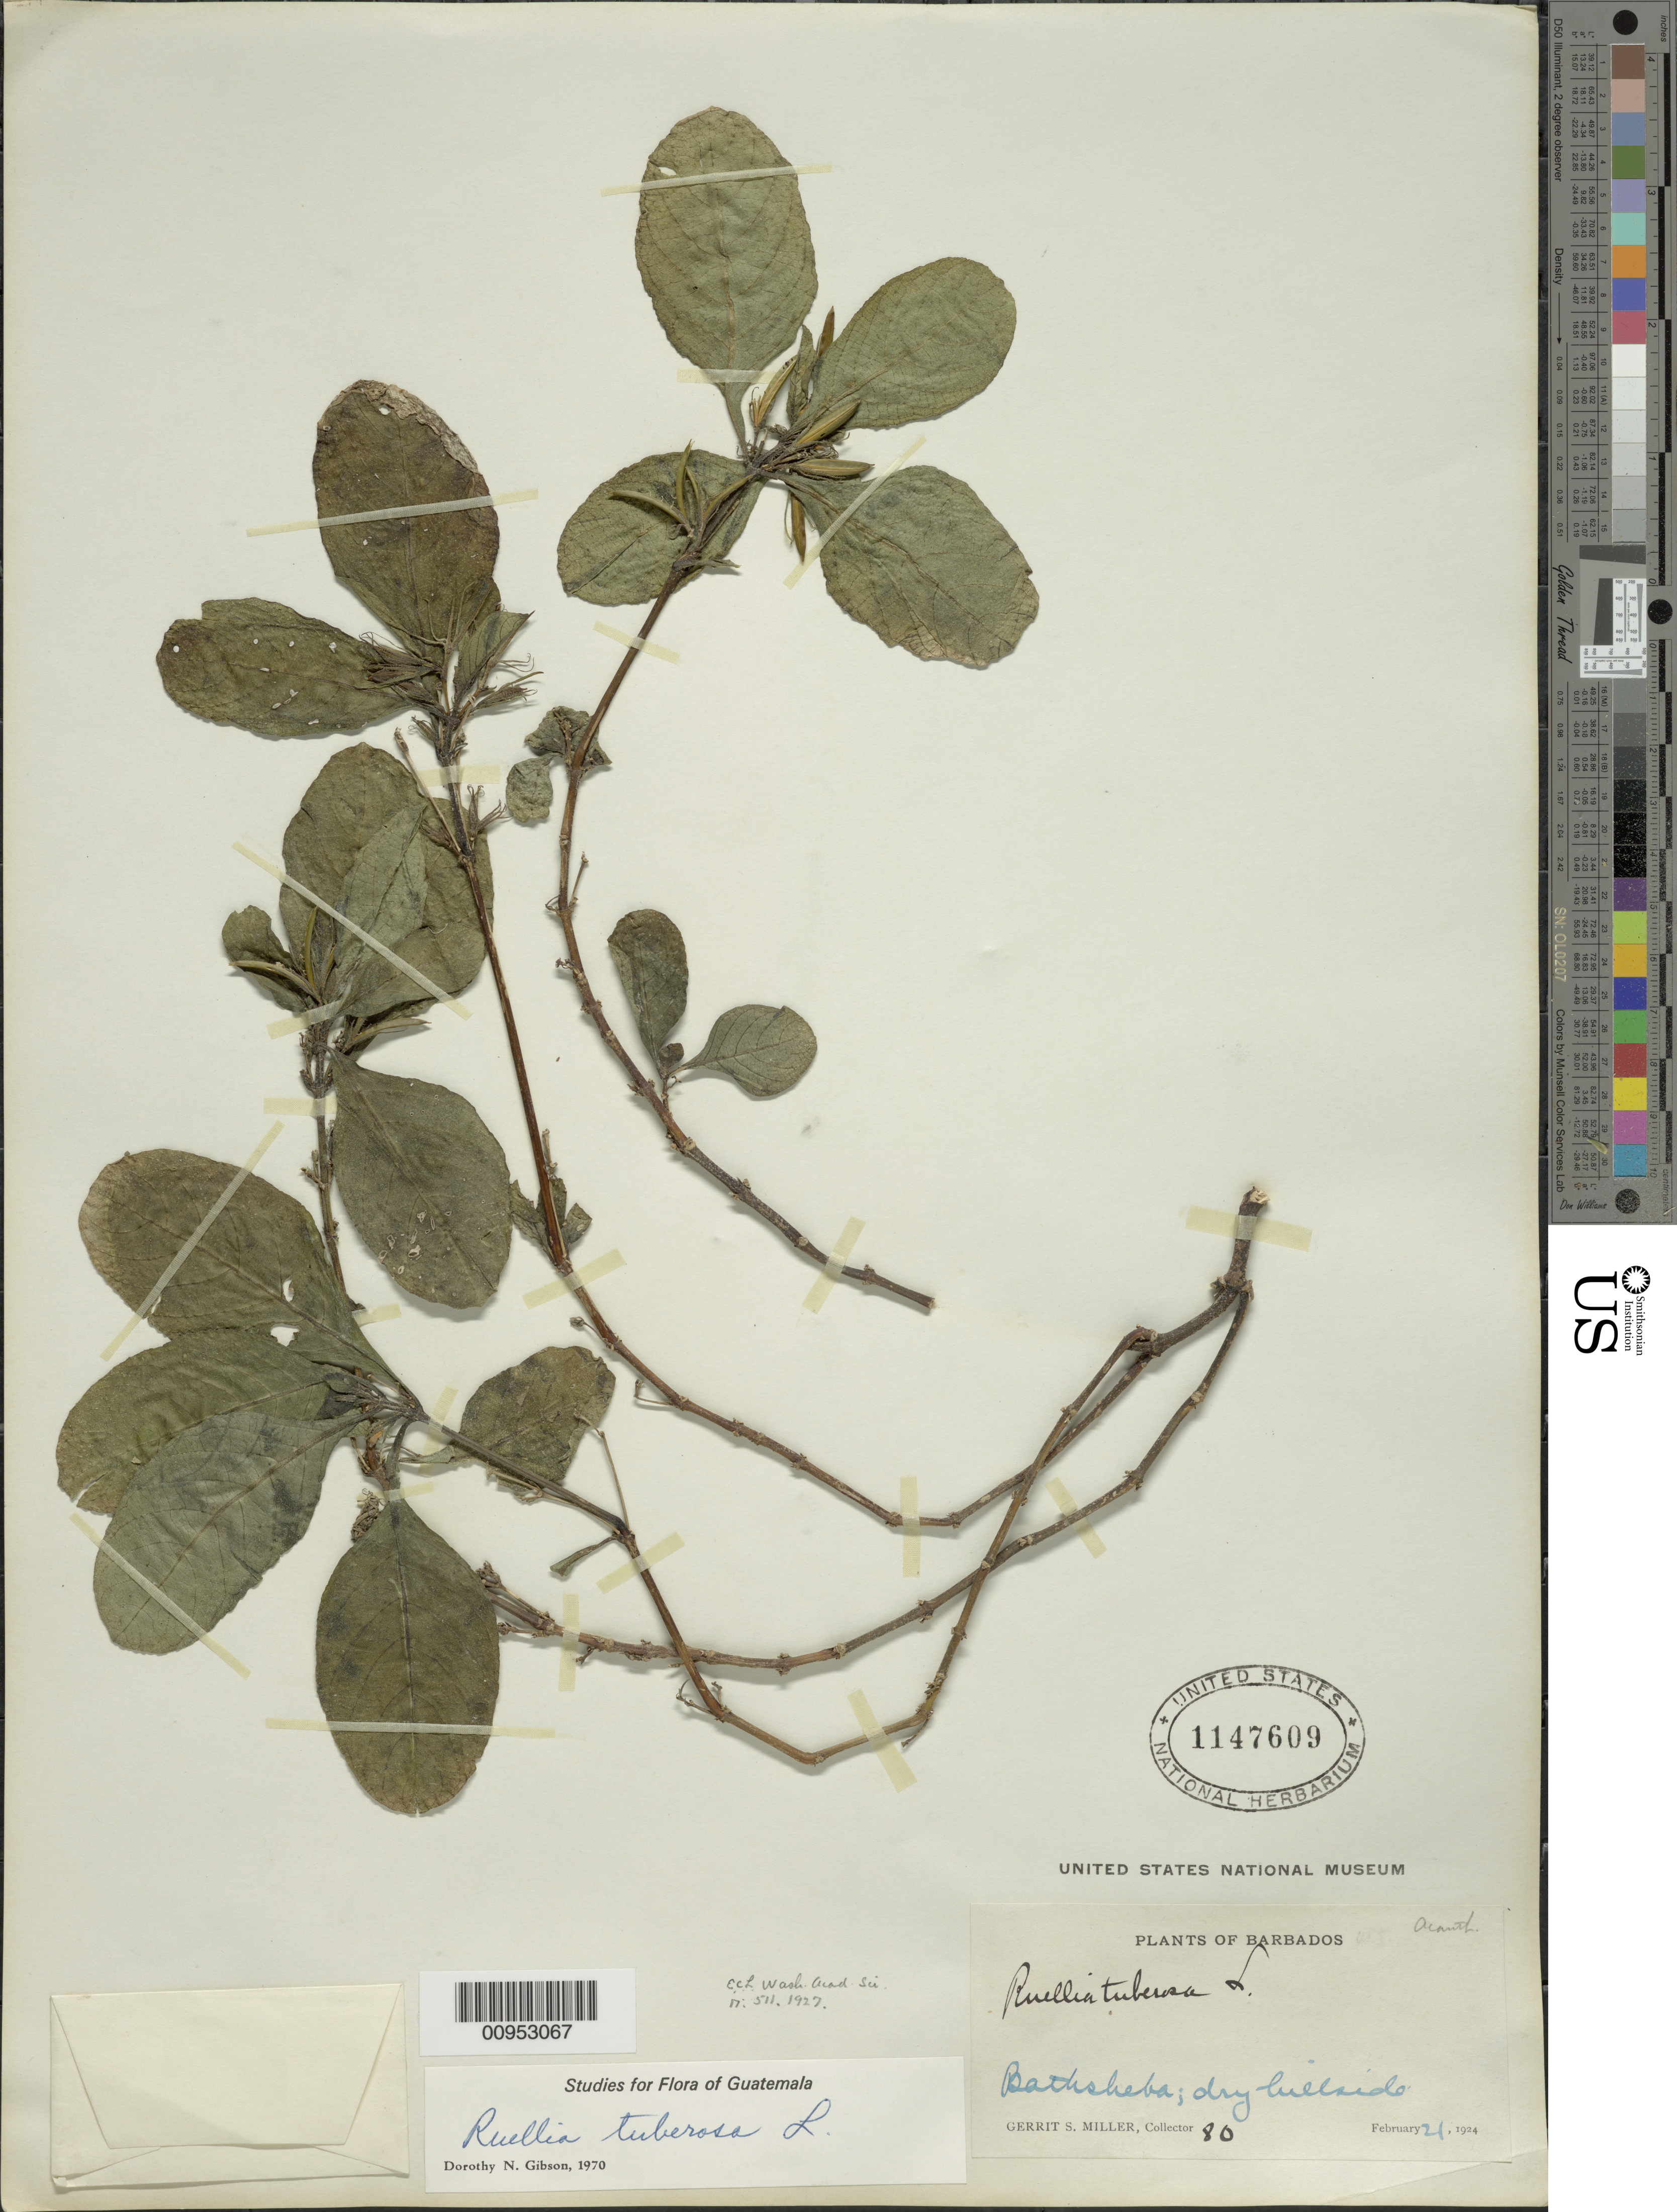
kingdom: Plantae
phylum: Tracheophyta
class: Magnoliopsida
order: Lamiales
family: Acanthaceae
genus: Ruellia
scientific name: Ruellia tuberosa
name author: L.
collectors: G. S. Miller & D. N. Gibson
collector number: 80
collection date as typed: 21 Feb 1924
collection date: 1924-02-21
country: Barbados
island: Barbados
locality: Bathsheba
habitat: Dry hillside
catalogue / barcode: US 1147609